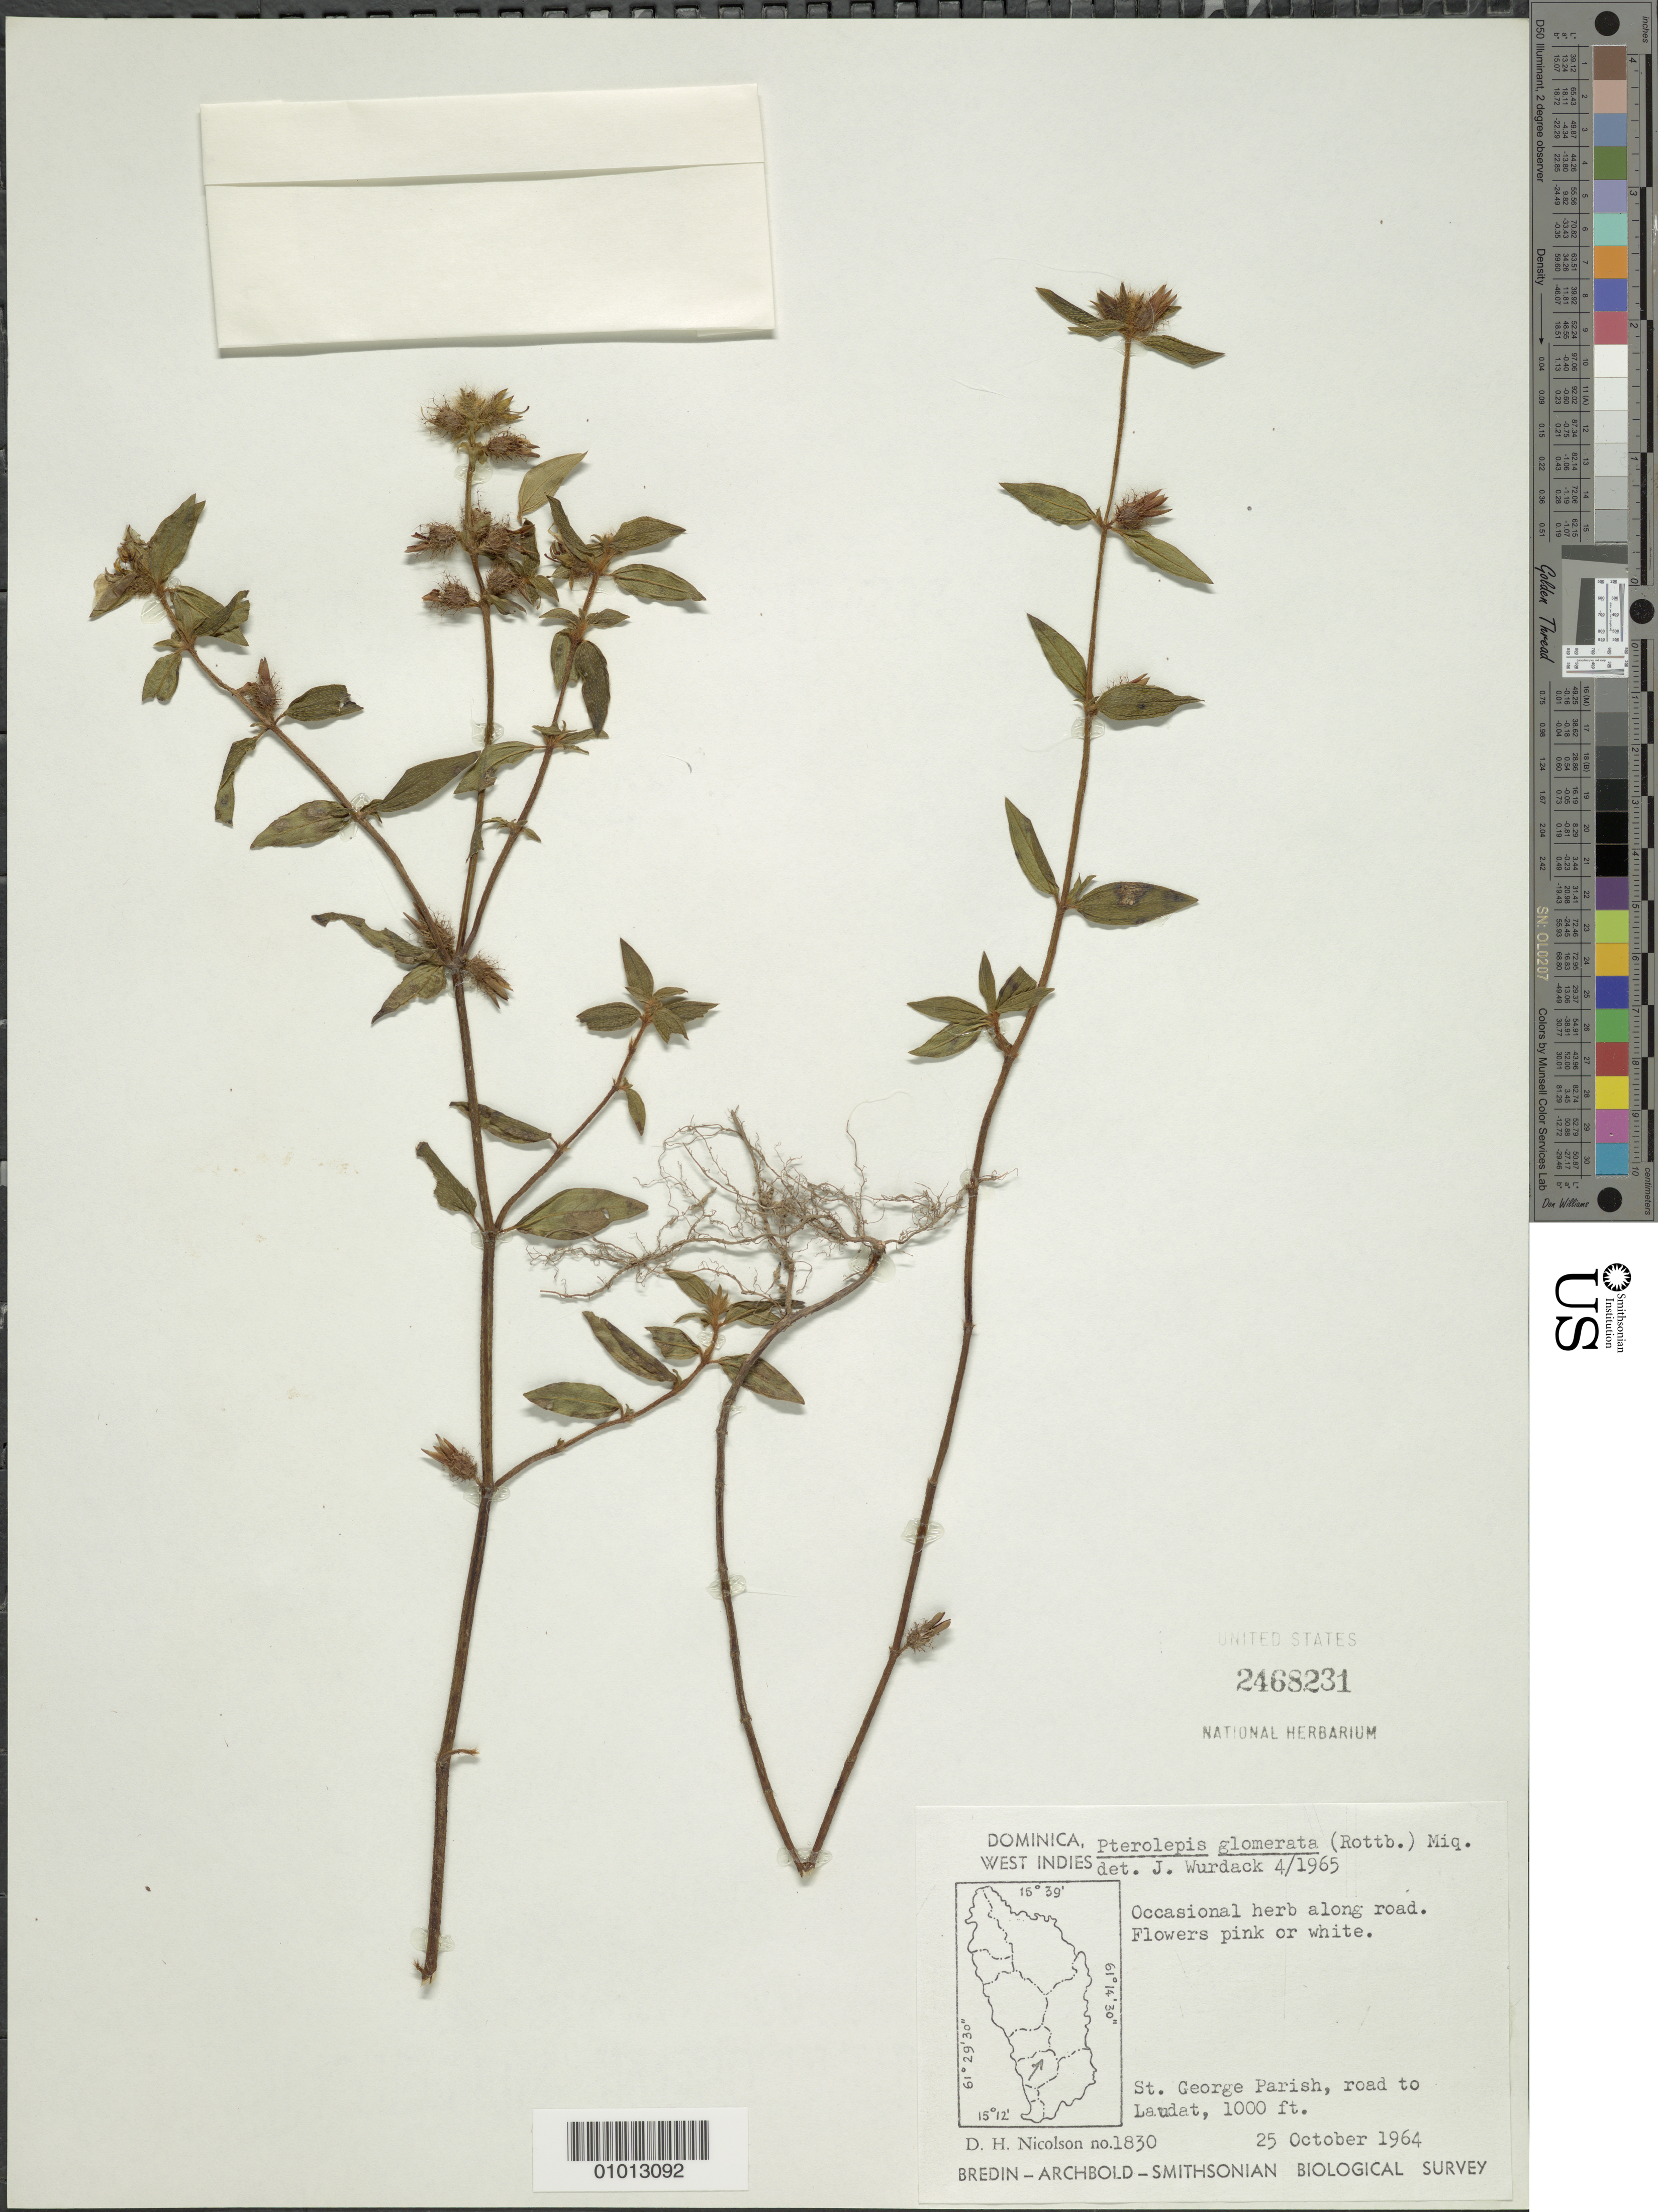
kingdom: Plantae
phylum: Tracheophyta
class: Magnoliopsida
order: Myrtales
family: Melastomataceae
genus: Pterolepis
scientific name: Pterolepis glomerata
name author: (Rottb.) Miq.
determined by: Wurdack, John J., (US), US (UNITED STATES)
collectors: D. H. Nicolson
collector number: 1830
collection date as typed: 25 Oct 1964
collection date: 1964-10-25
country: Dominica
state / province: St. George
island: Dominica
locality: Road to Laudat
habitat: Along road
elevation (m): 305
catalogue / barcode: US 2468231